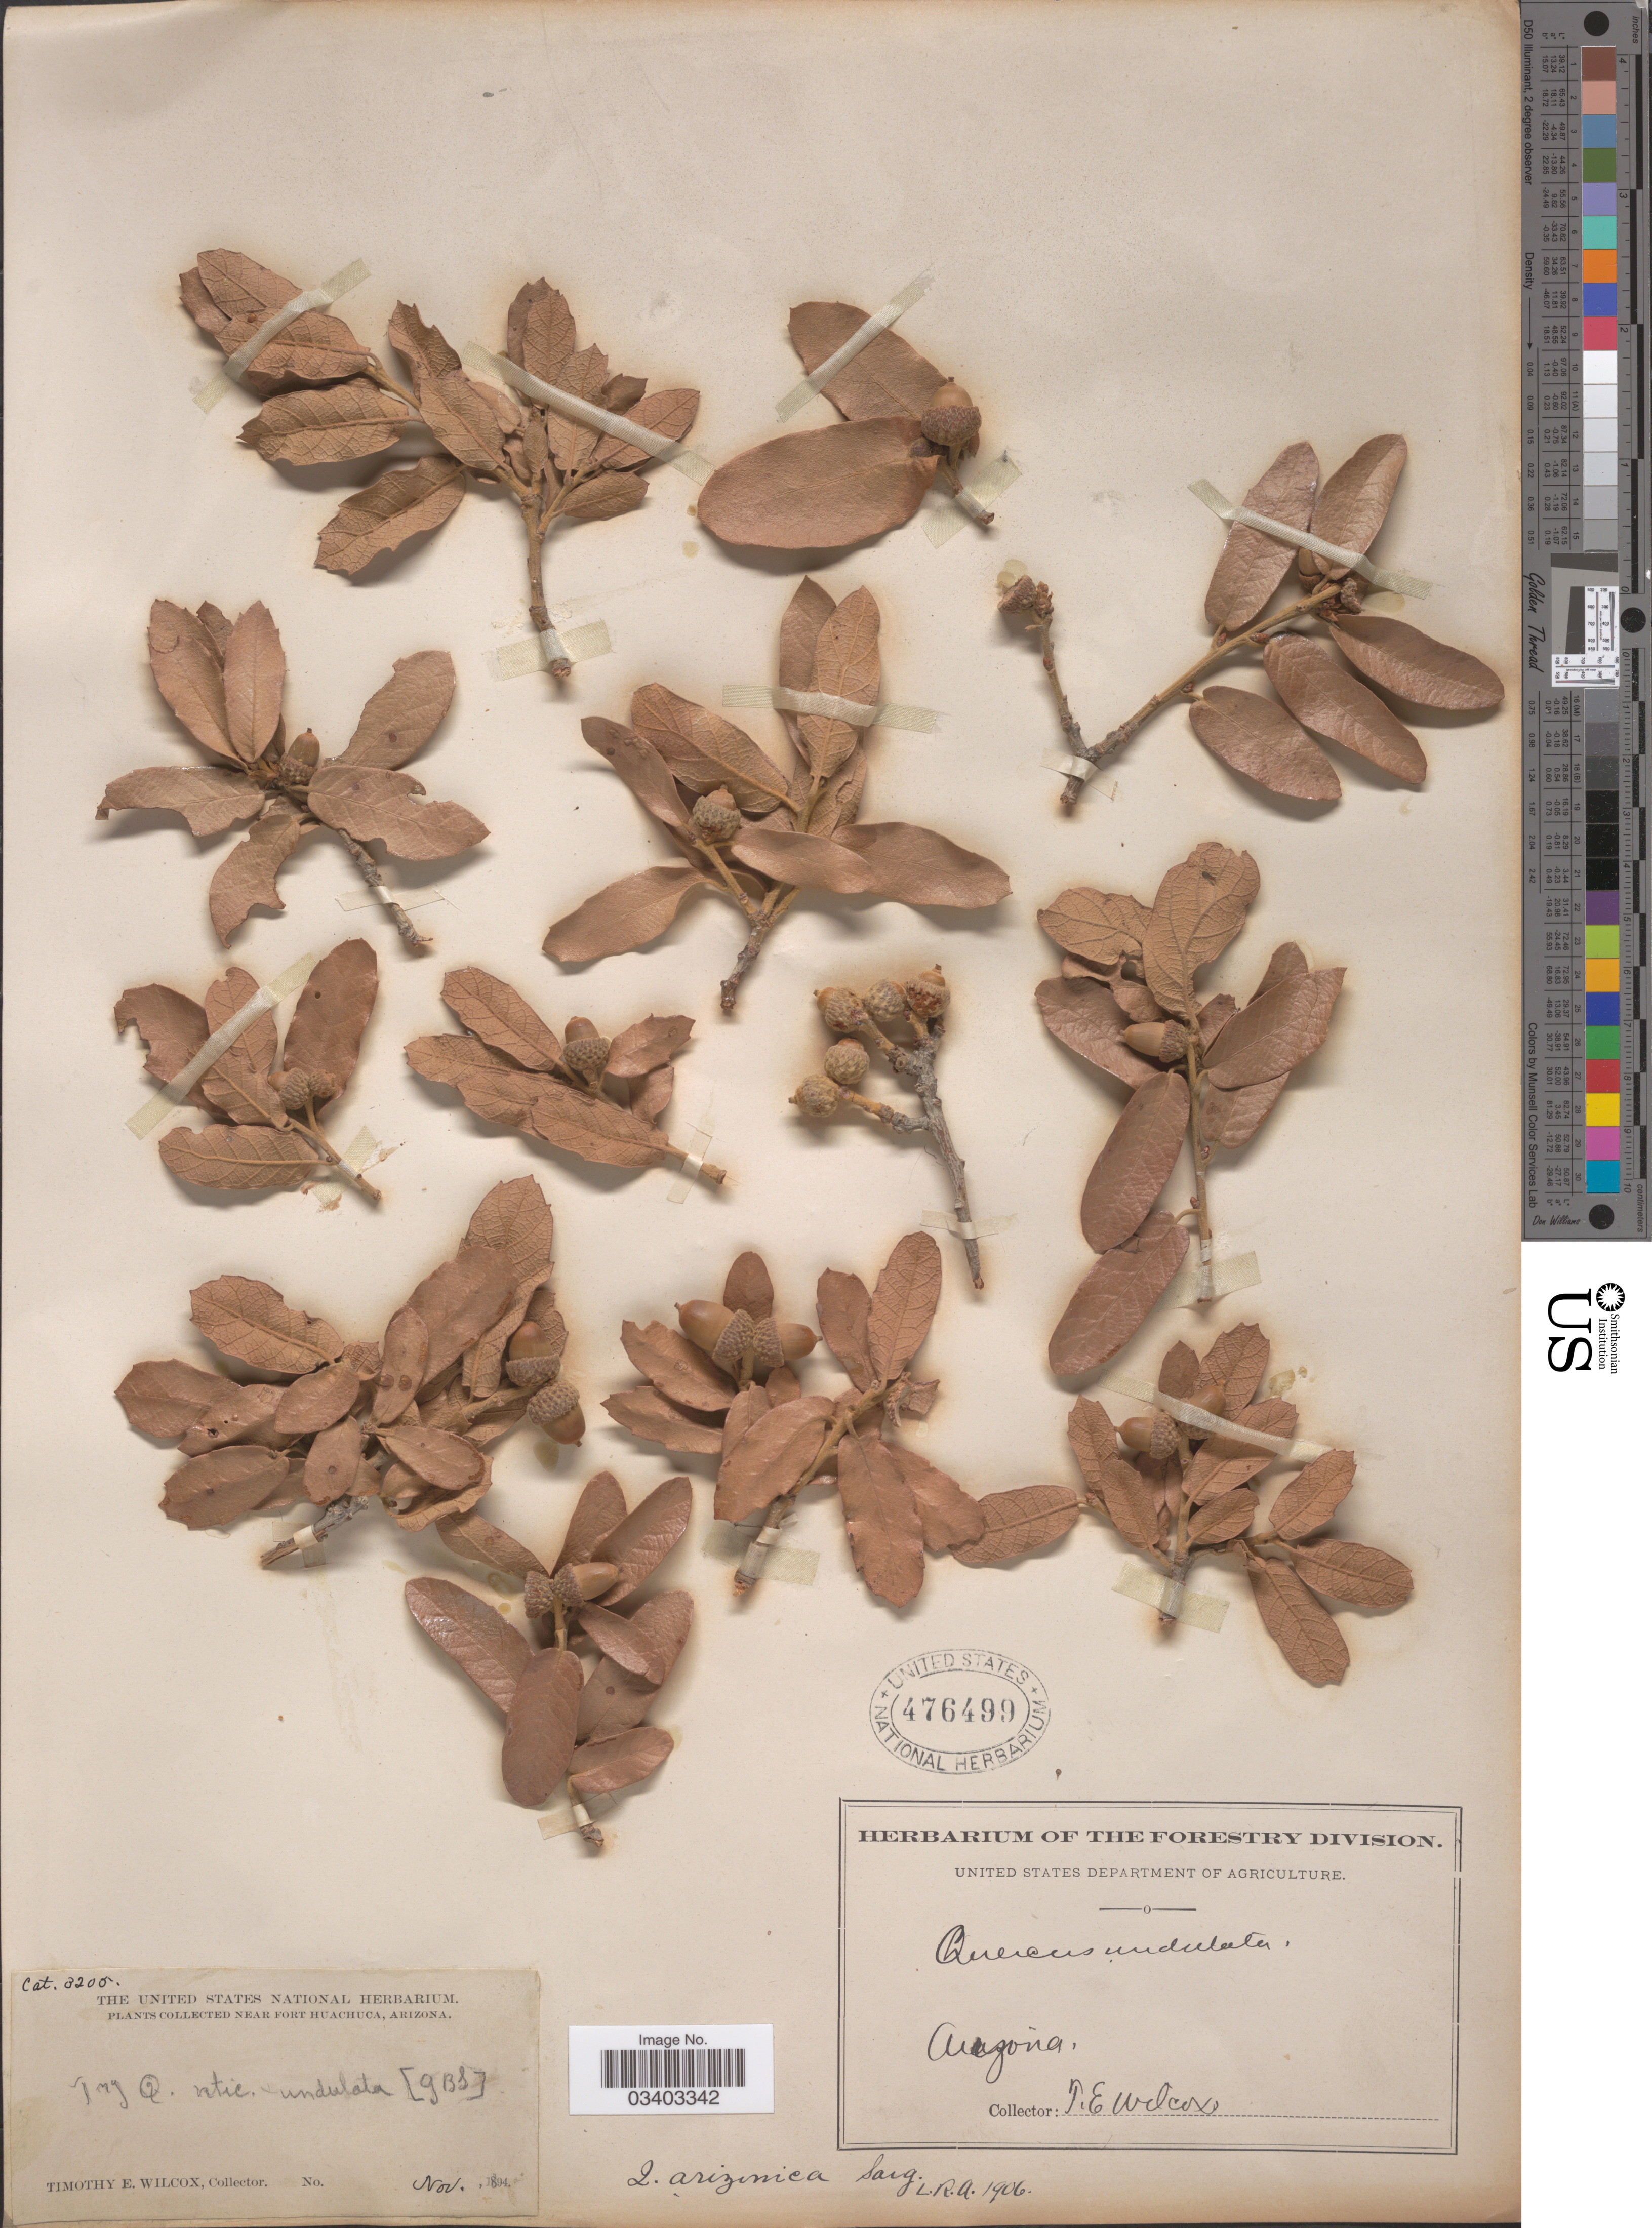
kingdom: Plantae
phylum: Tracheophyta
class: Magnoliopsida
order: Fagales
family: Fagaceae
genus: Quercus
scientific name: Quercus arizonica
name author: Sarg.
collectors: T. E. Wilcox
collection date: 1894-11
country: United States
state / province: Arizona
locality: Near Fort Huachuca.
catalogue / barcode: US 476499